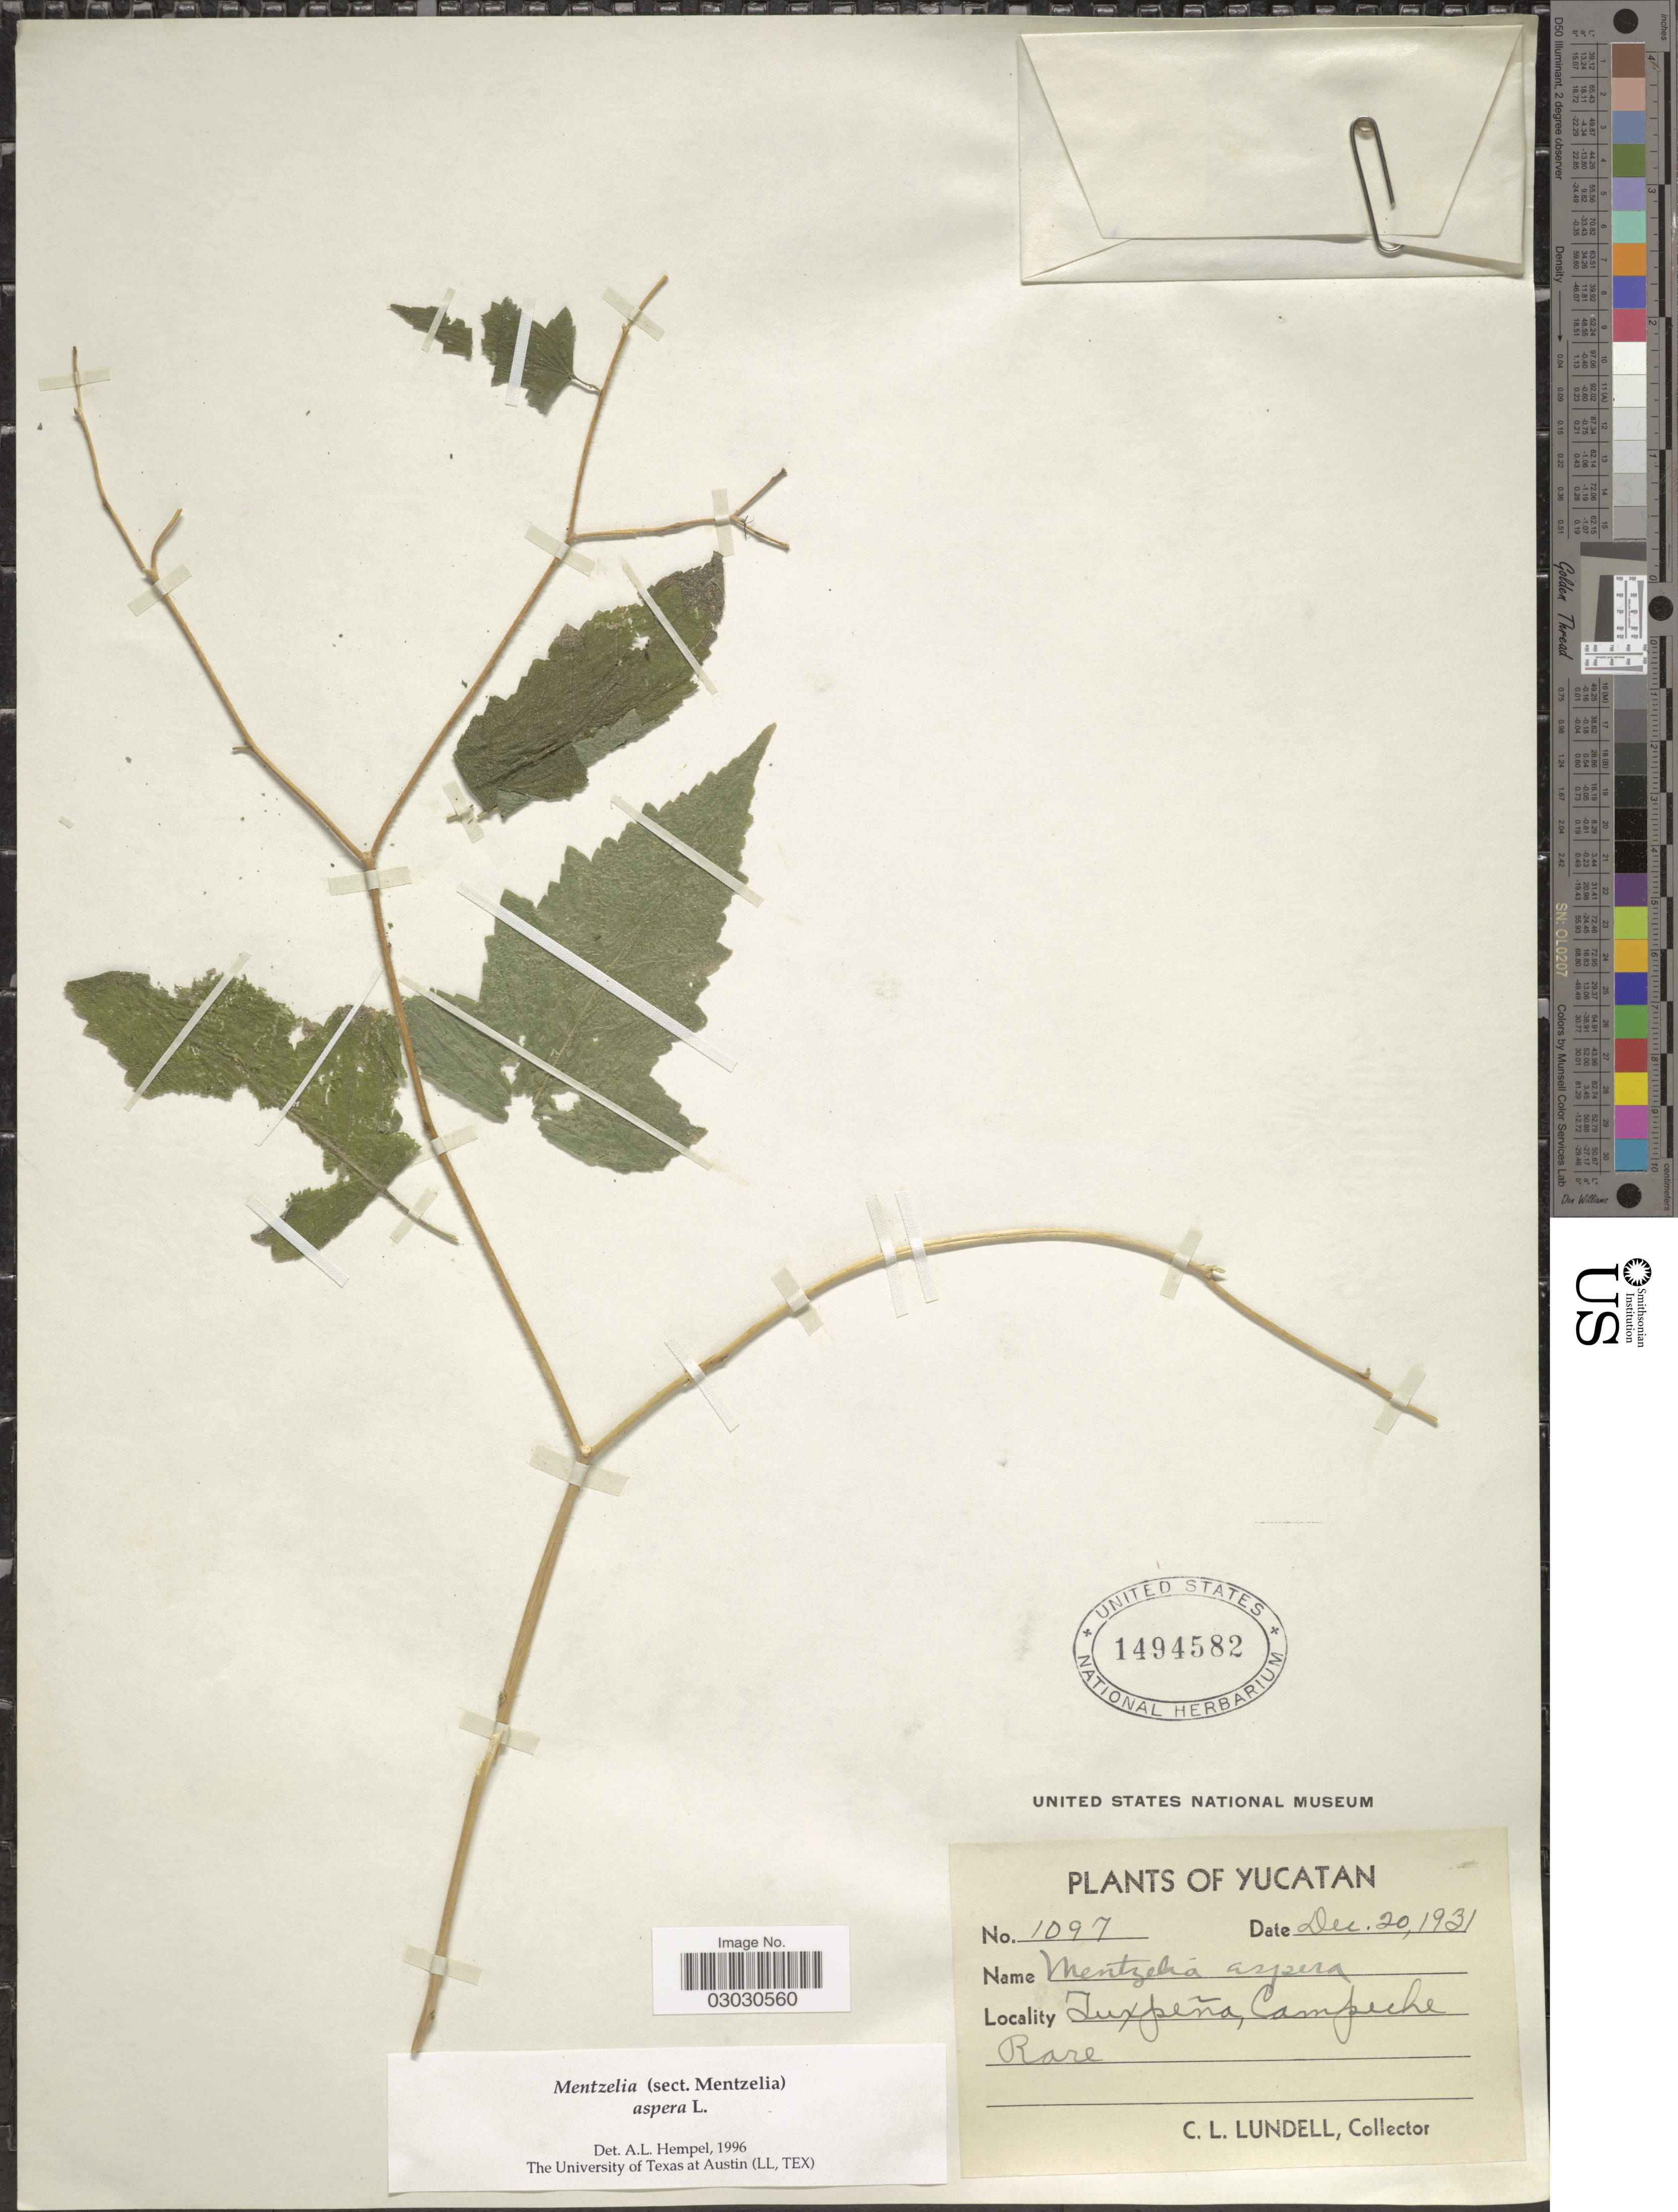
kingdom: Plantae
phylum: Tracheophyta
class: Magnoliopsida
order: Cornales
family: Loasaceae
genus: Mentzelia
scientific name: Mentzelia aspera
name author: L.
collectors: C. L. Lundell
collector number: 1097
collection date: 1931-12-20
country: Mexico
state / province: Yucatán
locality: Yucatan. Tuxpeña, Campeche Rare.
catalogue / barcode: US 1494582